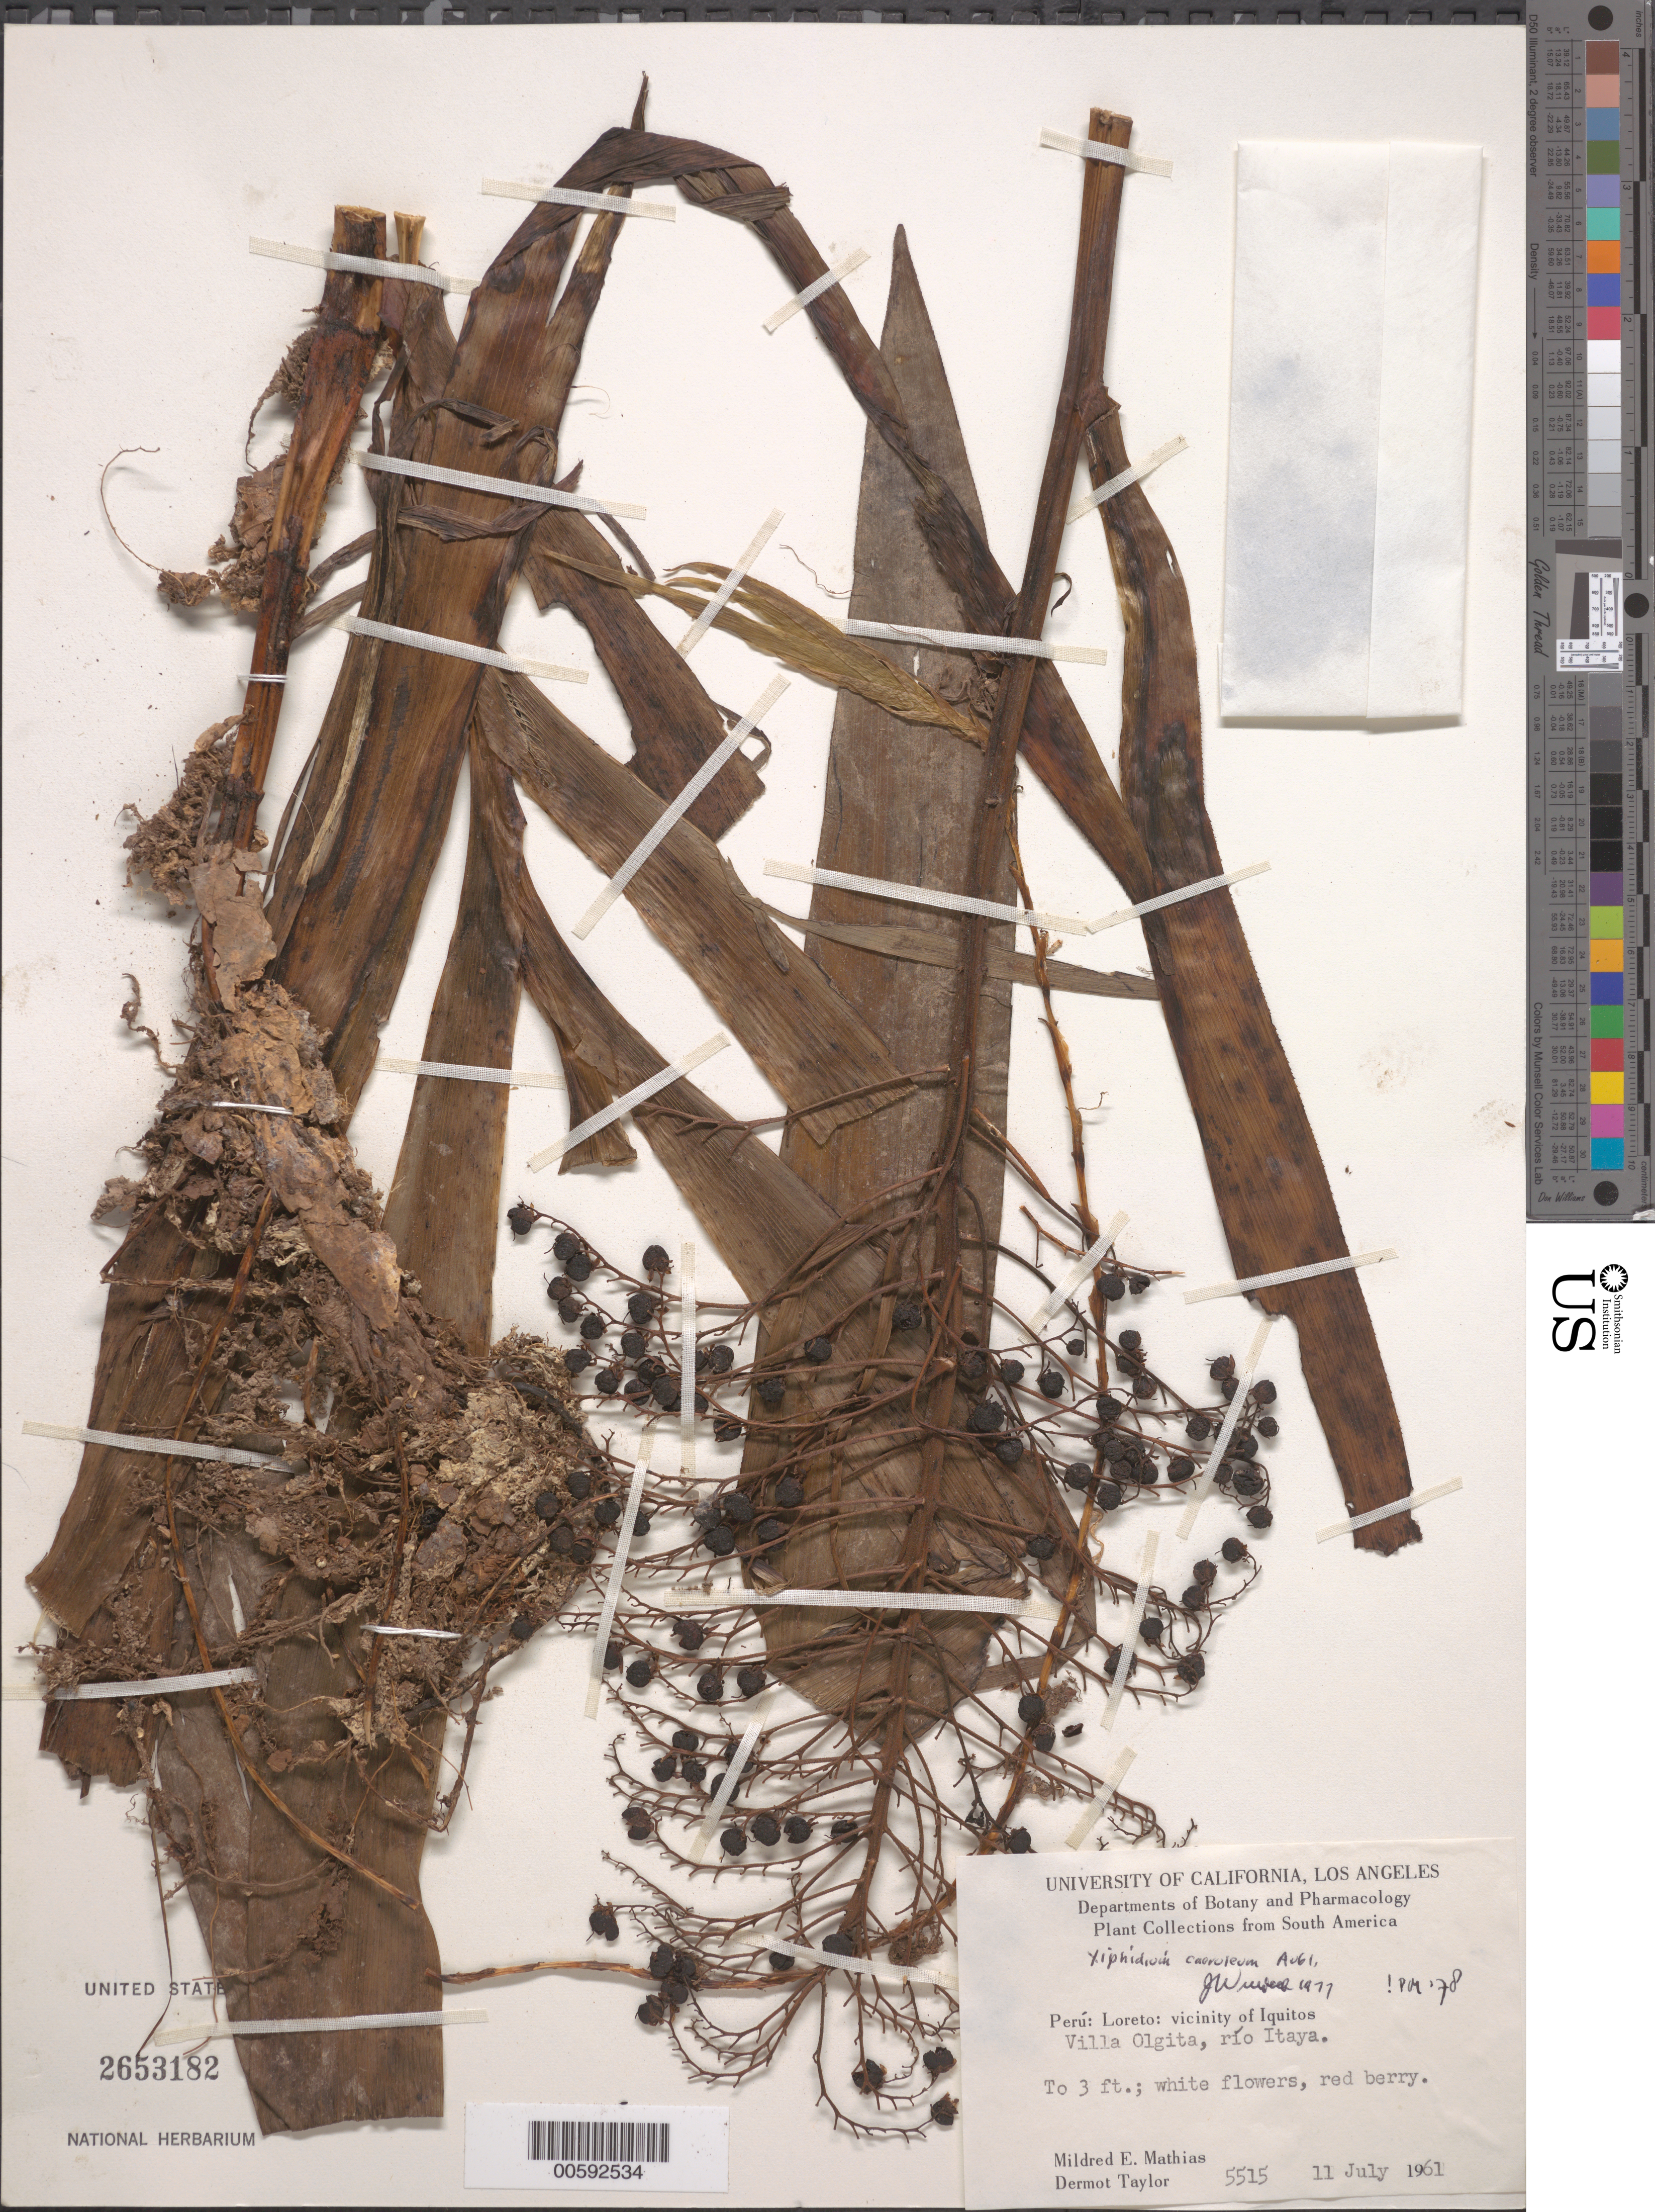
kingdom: Plantae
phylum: Tracheophyta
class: Liliopsida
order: Commelinales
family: Haemodoraceae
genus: Xiphidium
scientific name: Xiphidium caeruleum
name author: Aubl.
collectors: M. E. Mathias & D. Taylor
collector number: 5515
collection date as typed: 11 Jul 1961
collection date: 1961-07-11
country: Peru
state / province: Loreto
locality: Iquitos, Villa Olgita, Rio Itaya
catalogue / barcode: US 2653182